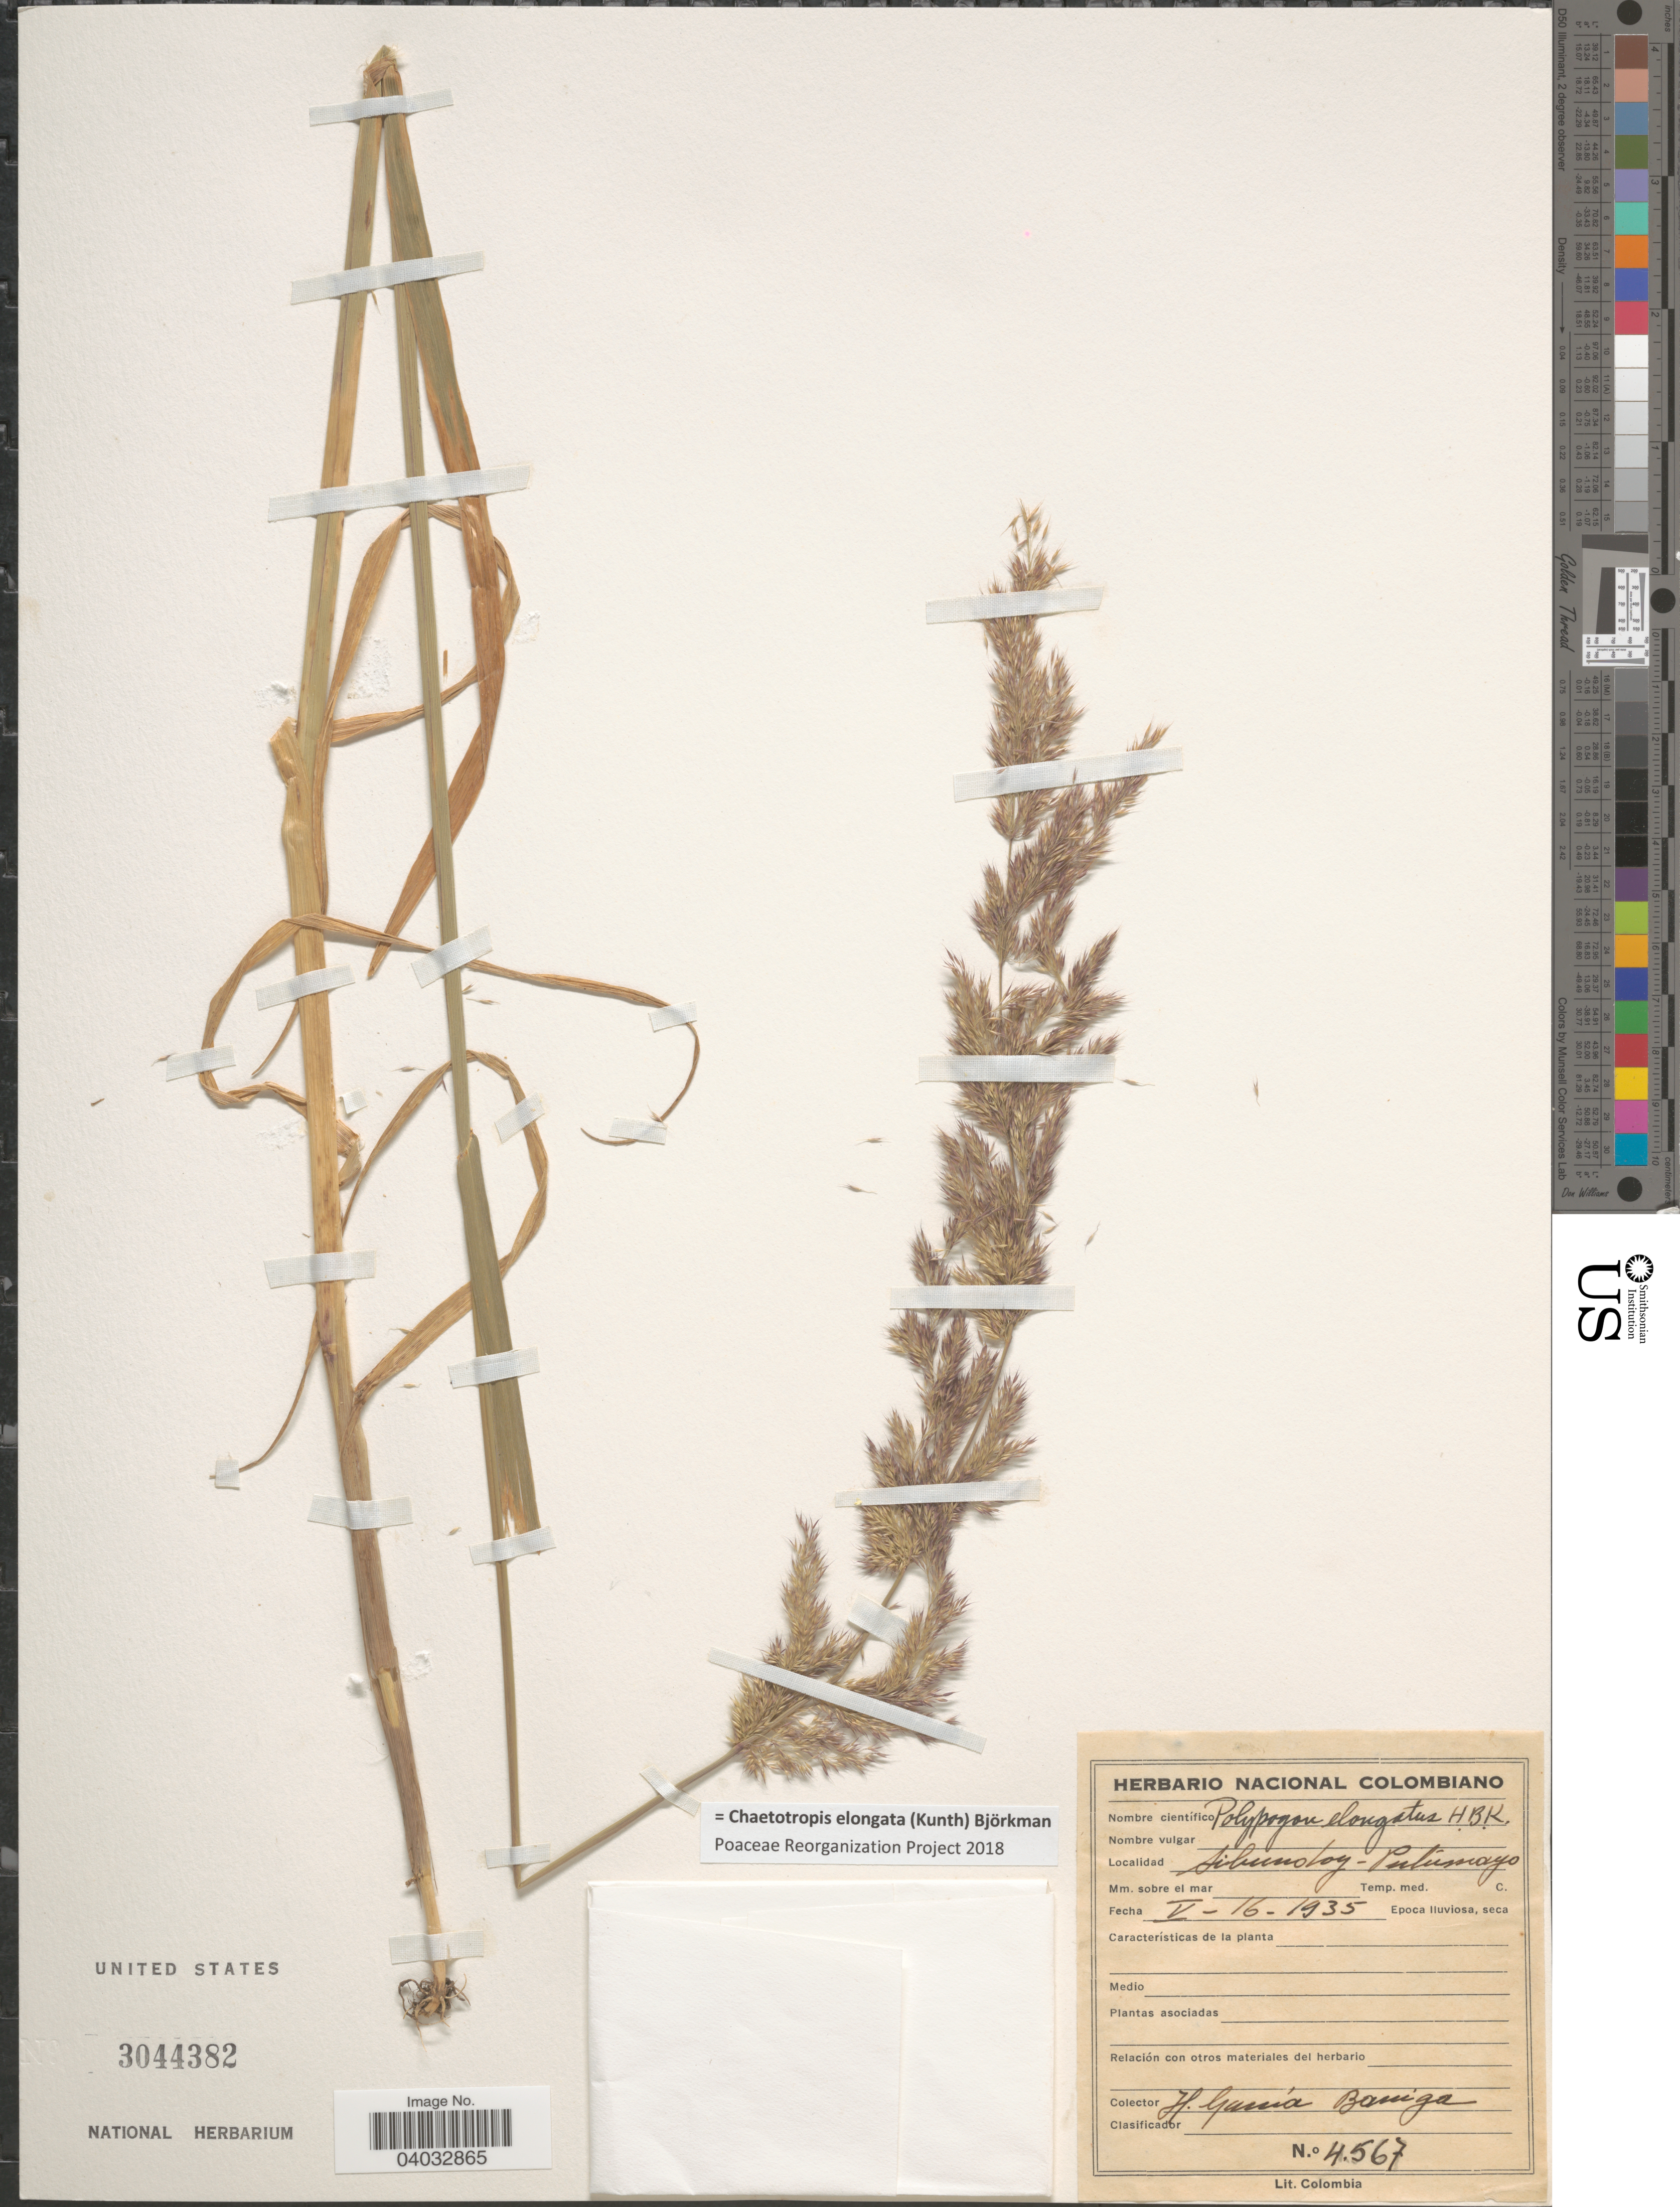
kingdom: Plantae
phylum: Tracheophyta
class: Liliopsida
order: Poales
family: Poaceae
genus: Chaetotropis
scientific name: Chaetotropis elongata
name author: (Kunth) Björkman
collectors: H. García Barriga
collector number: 4567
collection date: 1935-05-16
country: Colombia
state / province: Putumayo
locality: Sibundoy.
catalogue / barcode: US 3044382